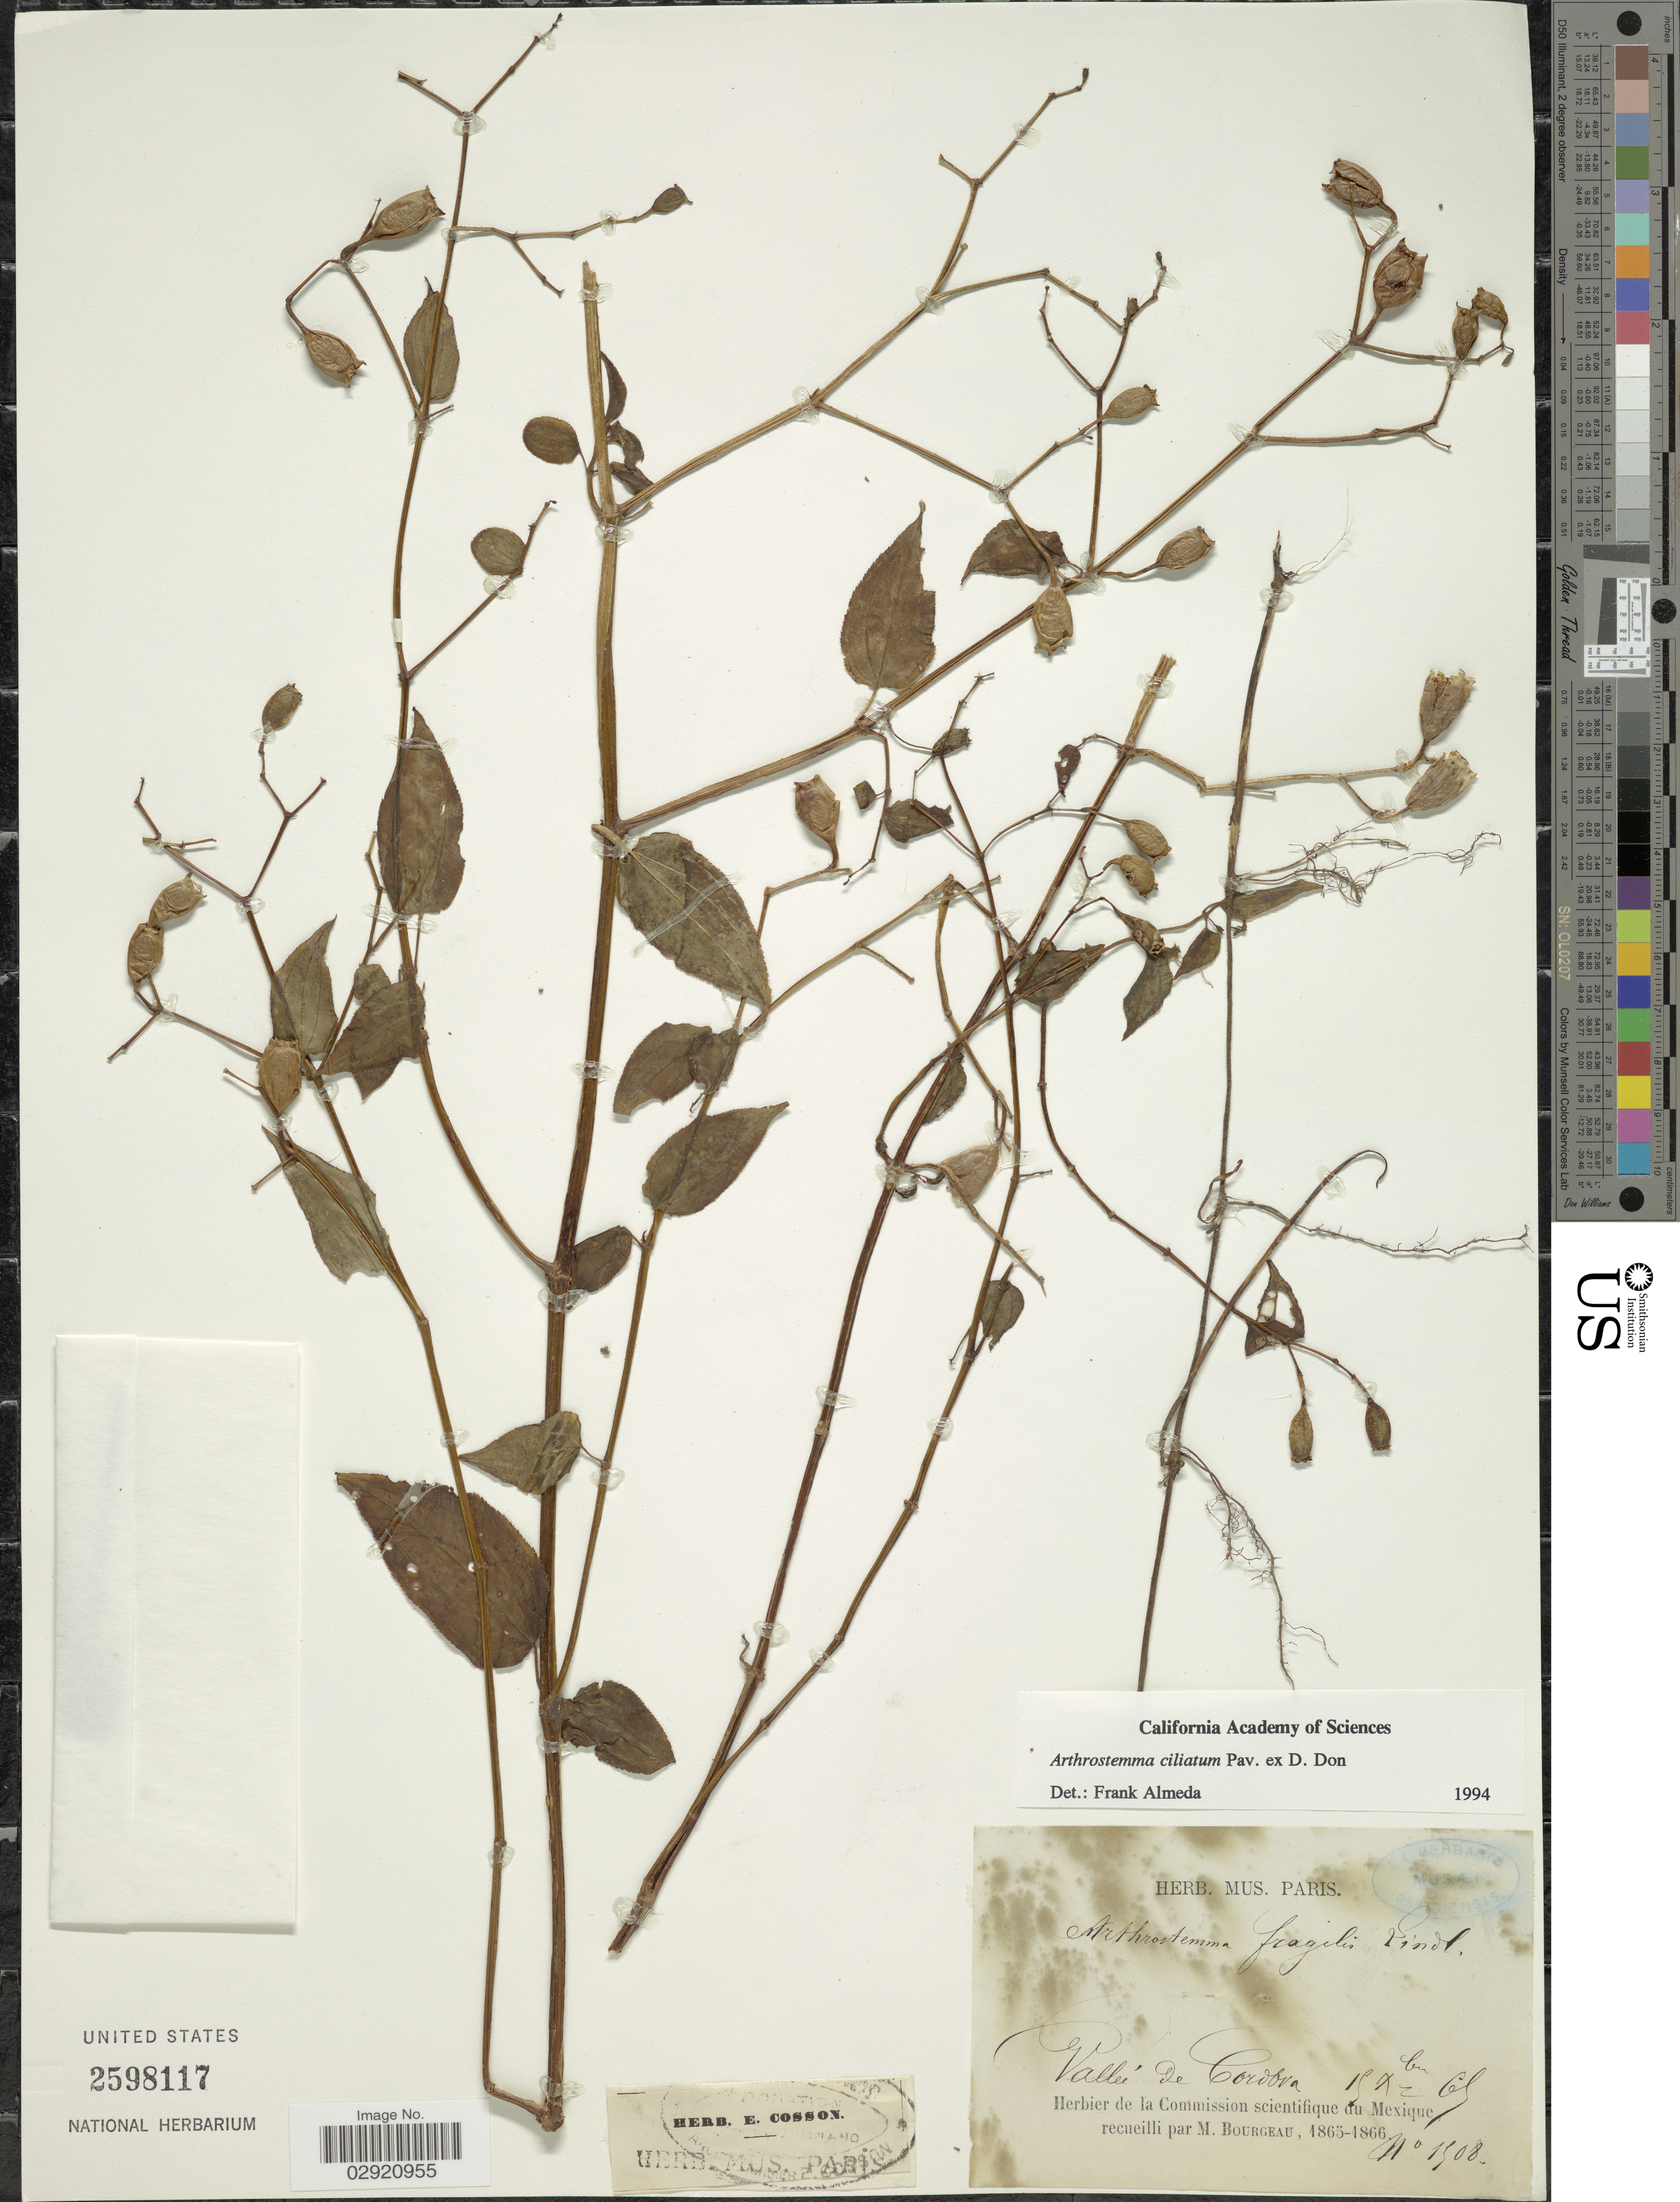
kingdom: Plantae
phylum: Tracheophyta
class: Magnoliopsida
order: Myrtales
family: Melastomataceae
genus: Arthrostemma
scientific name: Arthrostemma ciliatum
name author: Pav. ex D. Don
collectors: M. Bourgeau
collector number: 1508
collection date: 1865-12-15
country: Mexico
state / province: Veracruz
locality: Vallée de Cordova.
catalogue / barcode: US 2598117